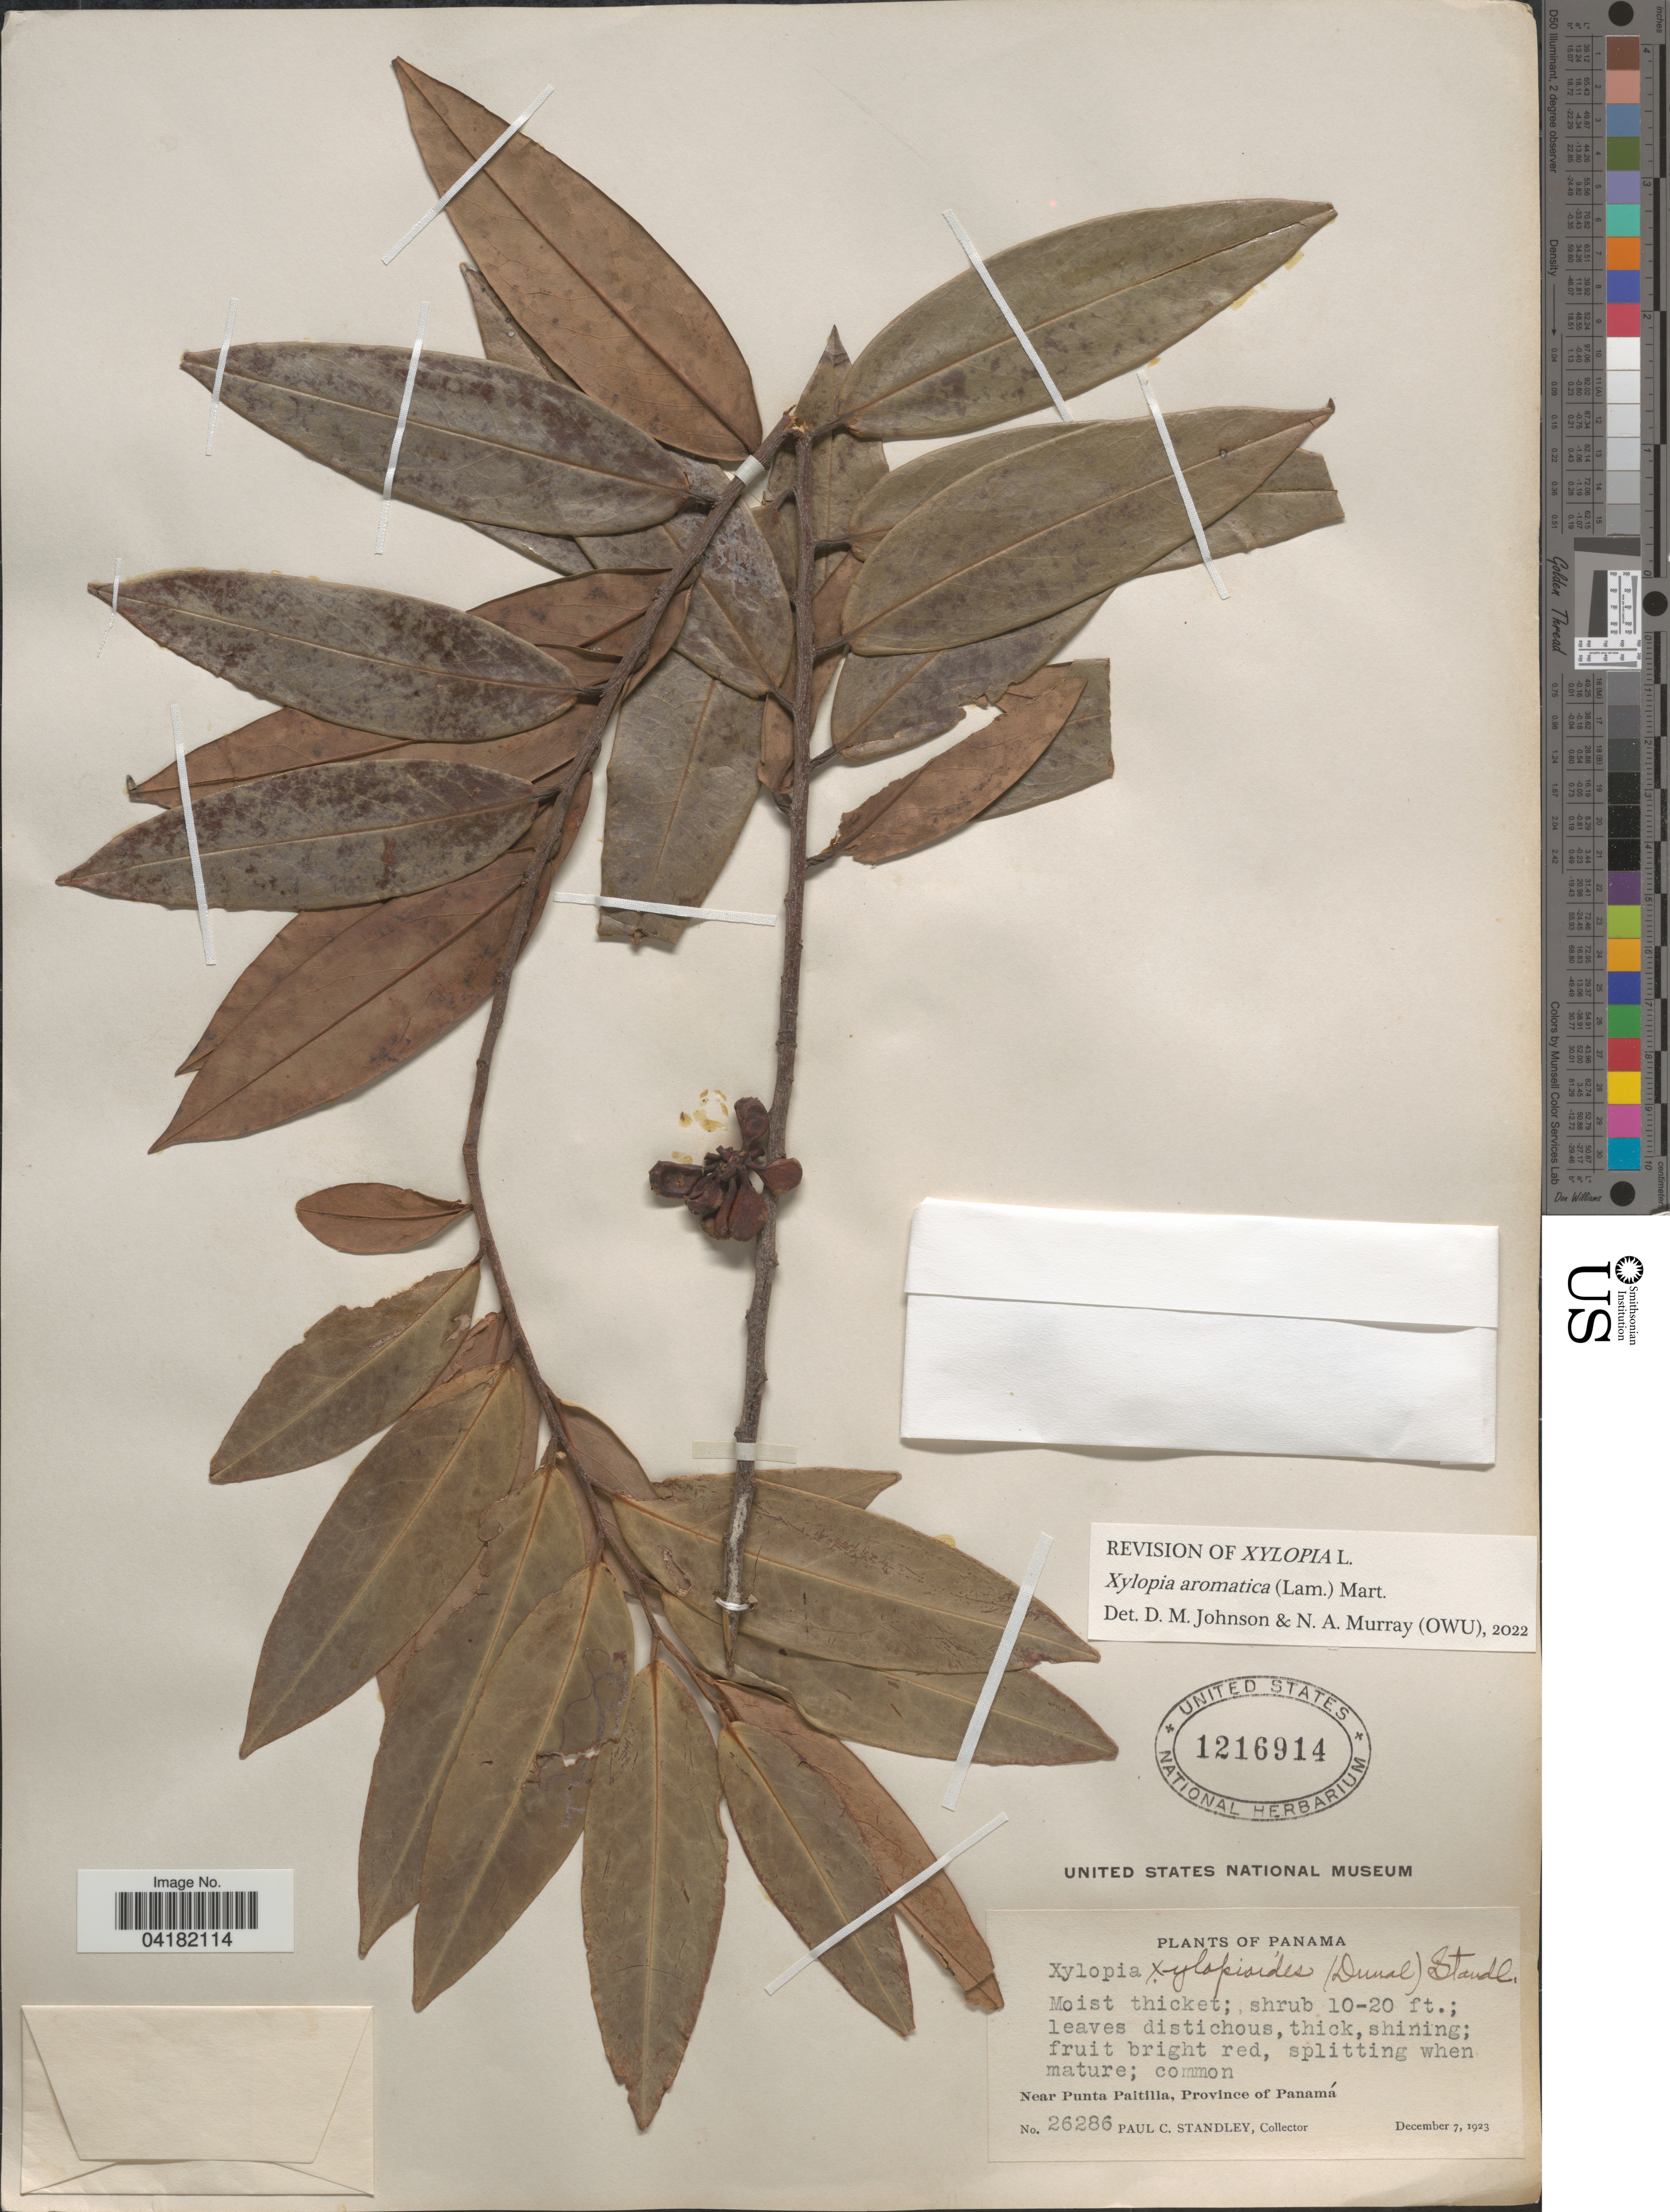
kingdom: Plantae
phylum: Tracheophyta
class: Magnoliopsida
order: Magnoliales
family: Annonaceae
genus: Xylopia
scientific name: Xylopia aromatica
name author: (Lam.) Mart.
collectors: P. C. Standley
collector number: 26286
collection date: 1923-12-07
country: Panama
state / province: Panamá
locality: Near Punta Paitilla.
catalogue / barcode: US 1216914